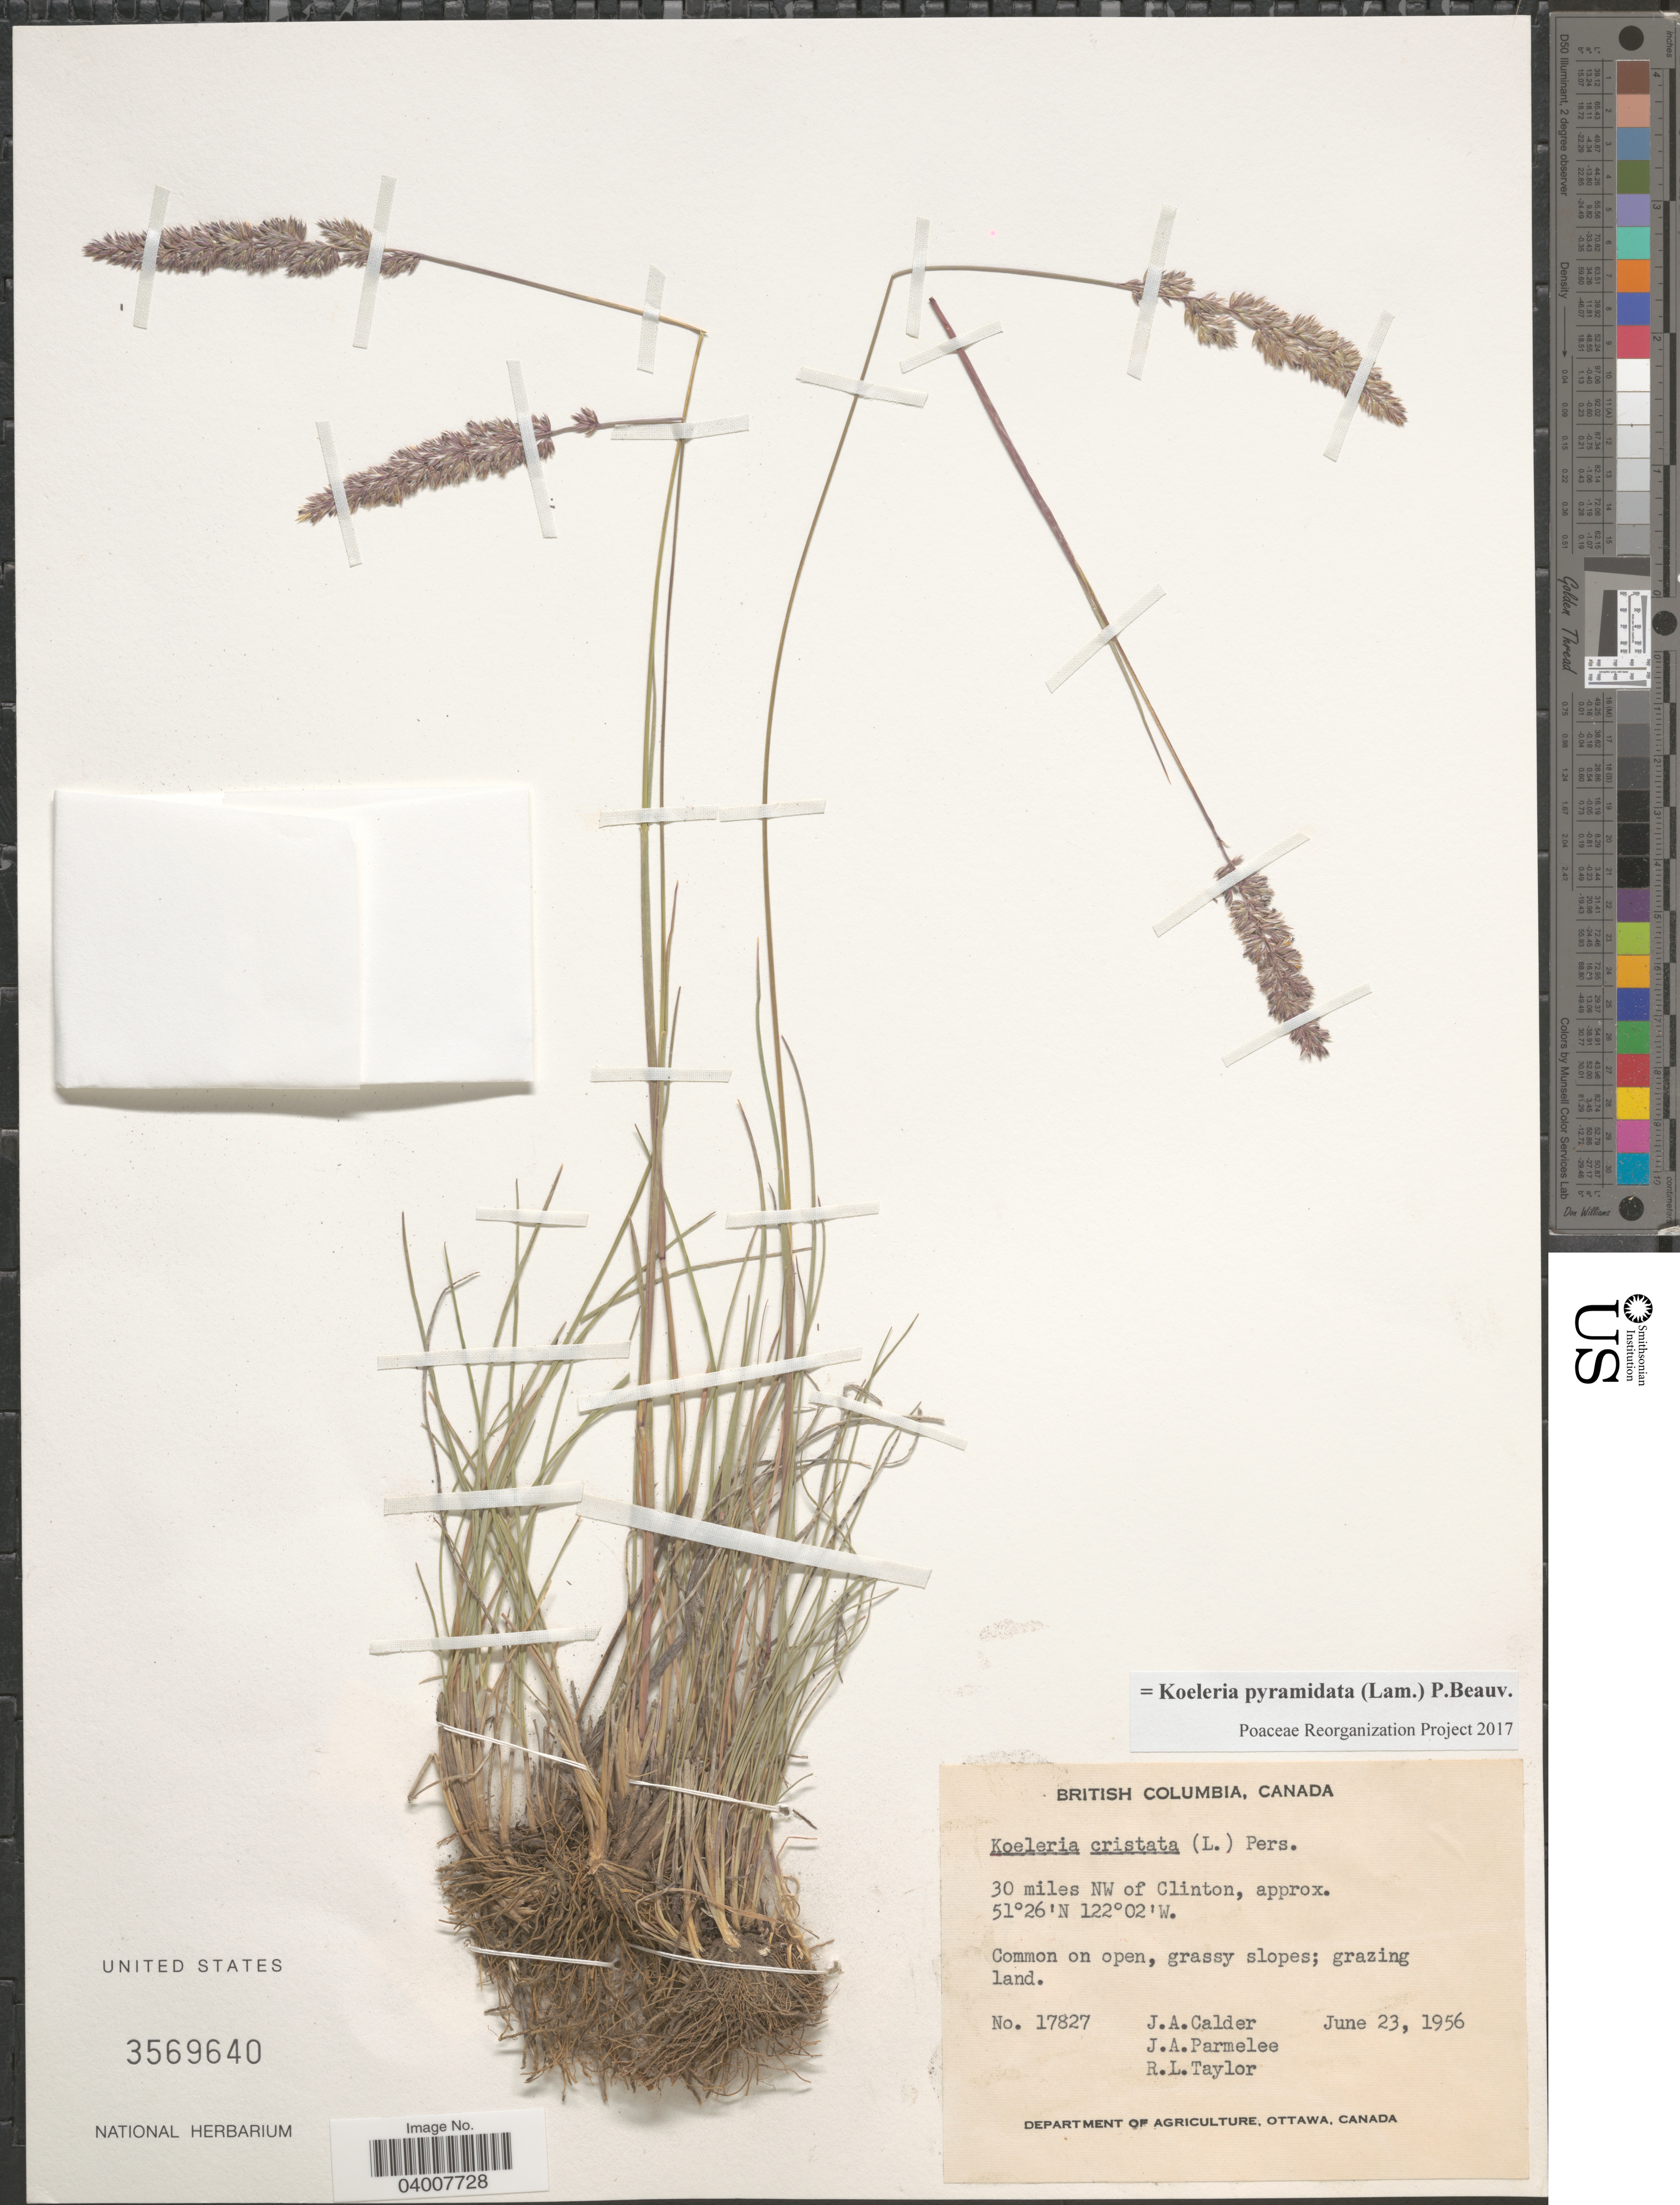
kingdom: Plantae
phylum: Tracheophyta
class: Liliopsida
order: Poales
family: Poaceae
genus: Koeleria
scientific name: Koeleria pyramidata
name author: (Lam.) P. Beauv.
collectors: J. A. Calder, J. A. Parmelee & R. Taylor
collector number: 17827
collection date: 1956-06-23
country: Canada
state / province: British Columbia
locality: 30 miles NW of Clinton.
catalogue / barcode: US 3569640